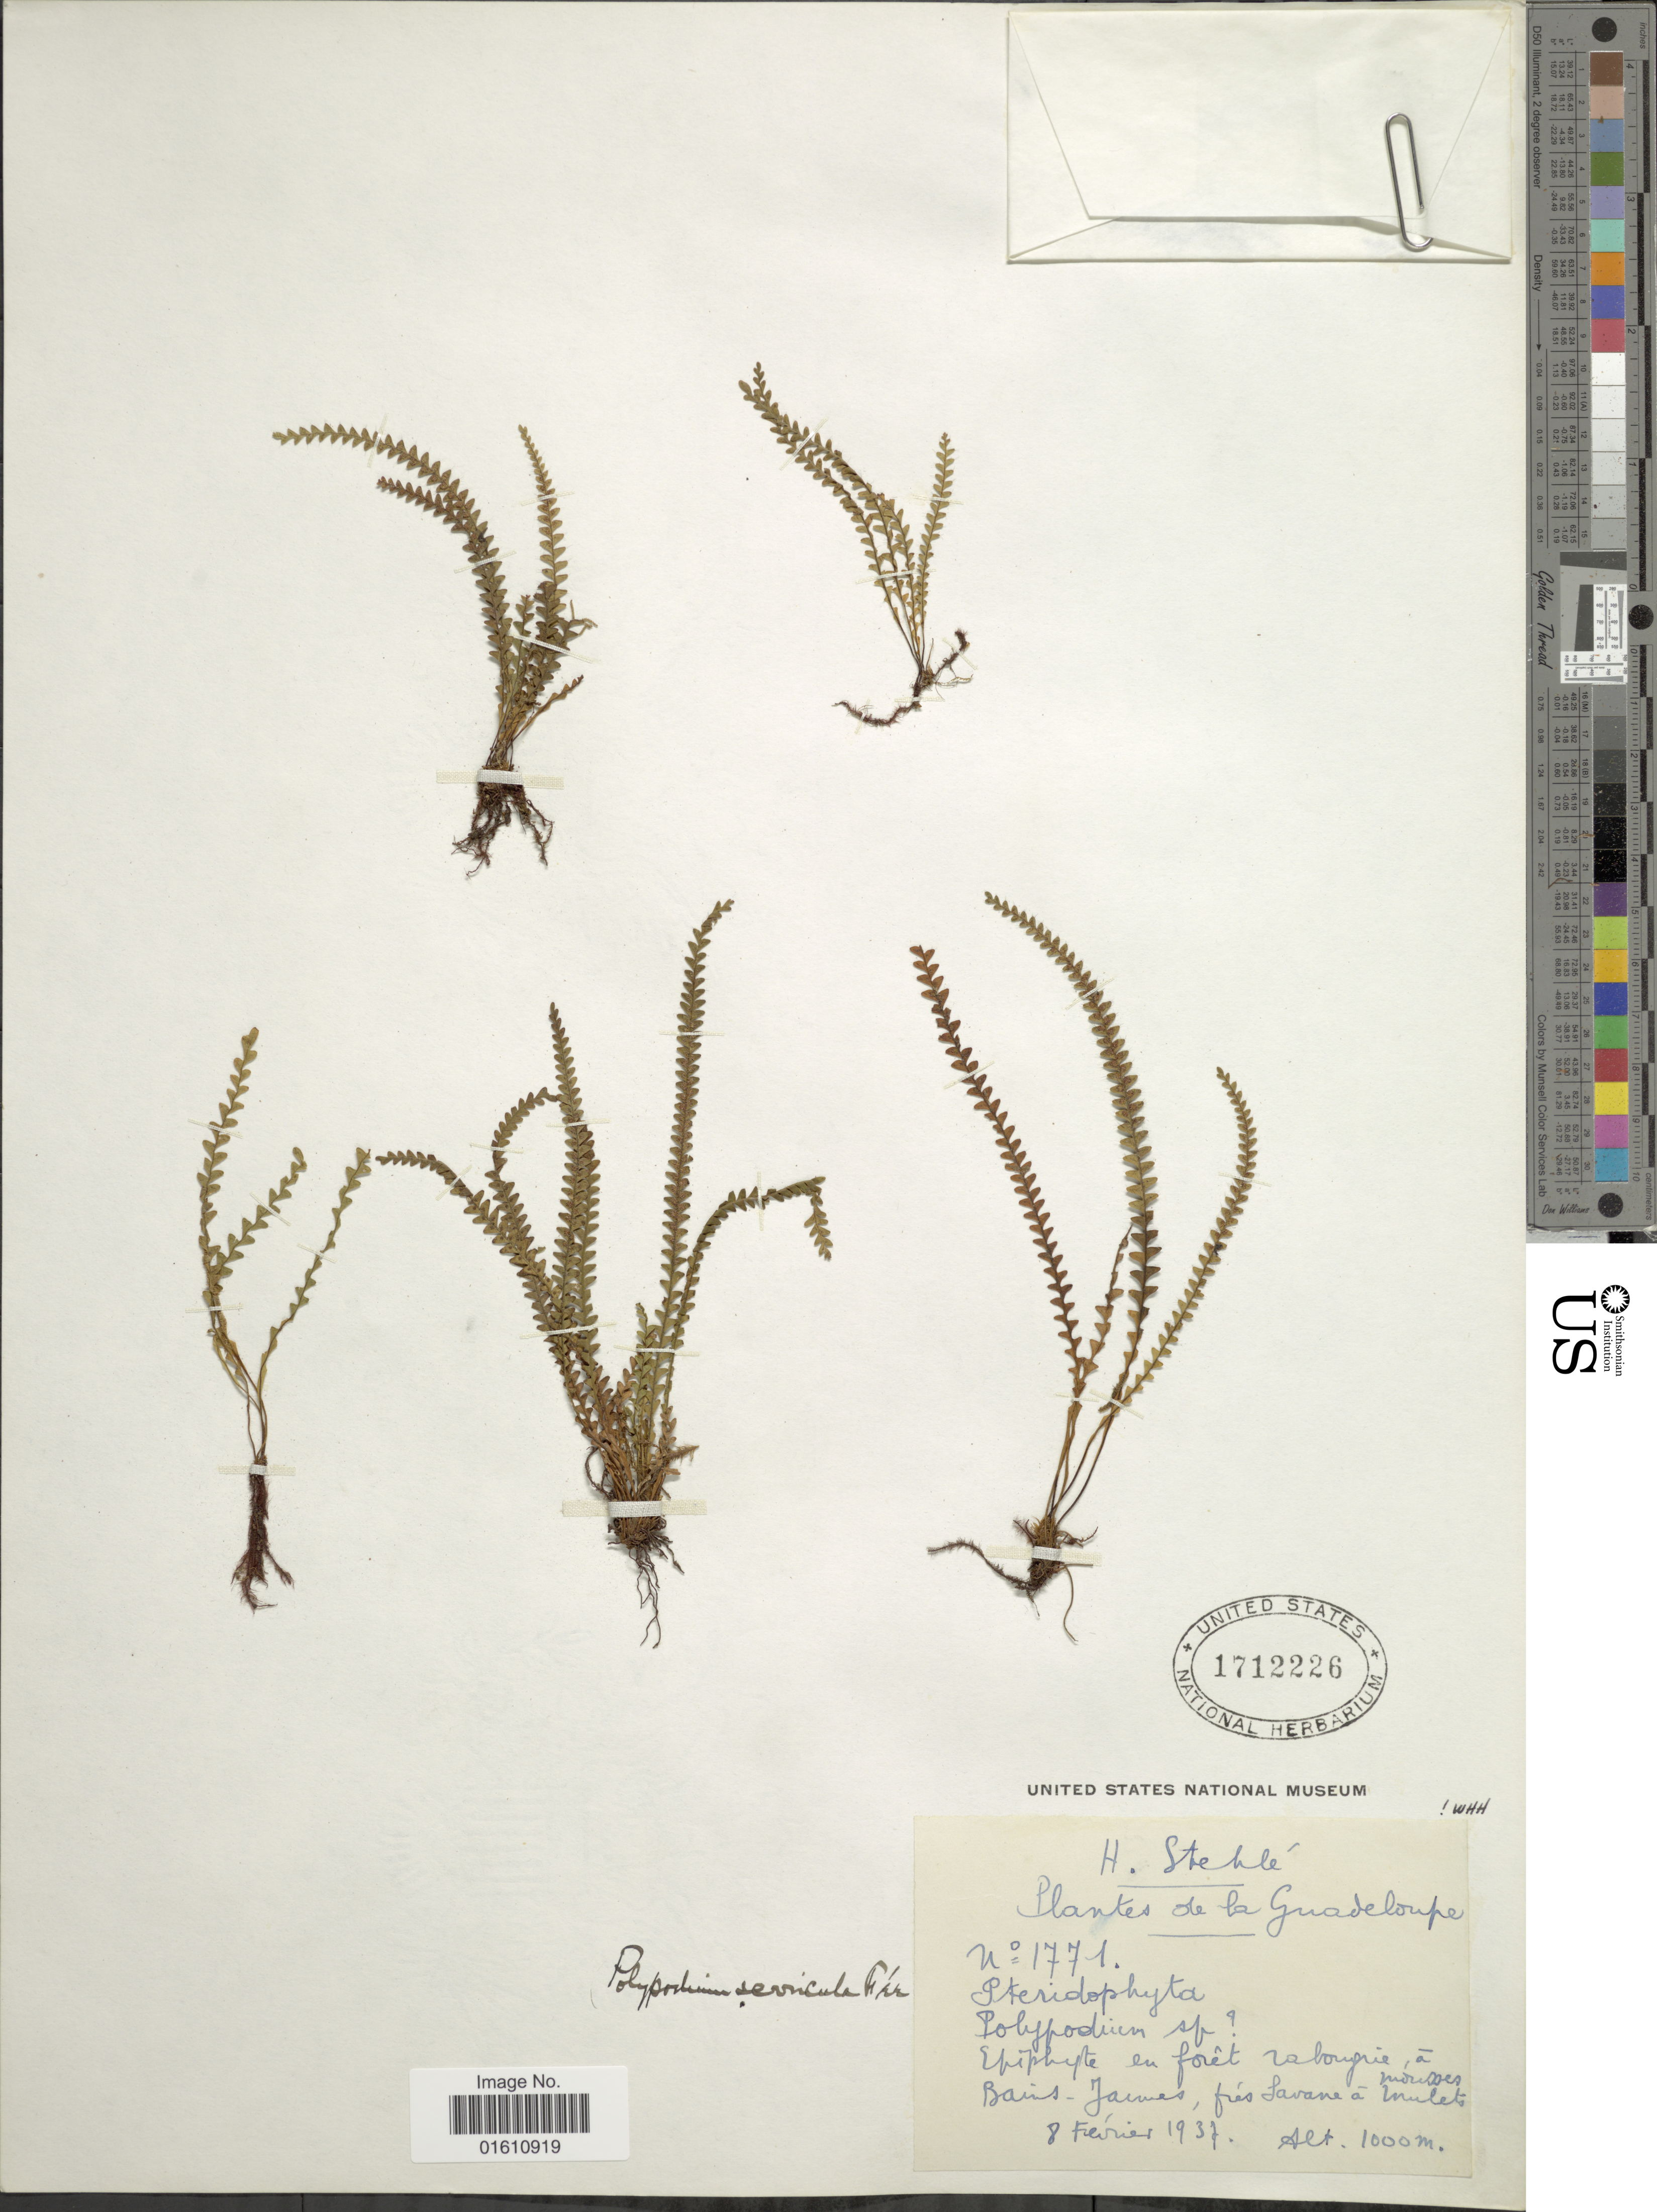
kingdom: Plantae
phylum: Tracheophyta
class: Polypodiopsida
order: Polypodiales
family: Polypodiaceae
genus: Moranopteris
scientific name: Moranopteris serricula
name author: (Fée) R. Y. Hirai & J. Prado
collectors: A. Stehle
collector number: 1771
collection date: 1937-02-08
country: Guadeloupe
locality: Epiphyte en foret rabougrie, a Bains-Jaimes, fres Savane a mulet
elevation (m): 1000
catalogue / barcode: US 1712226